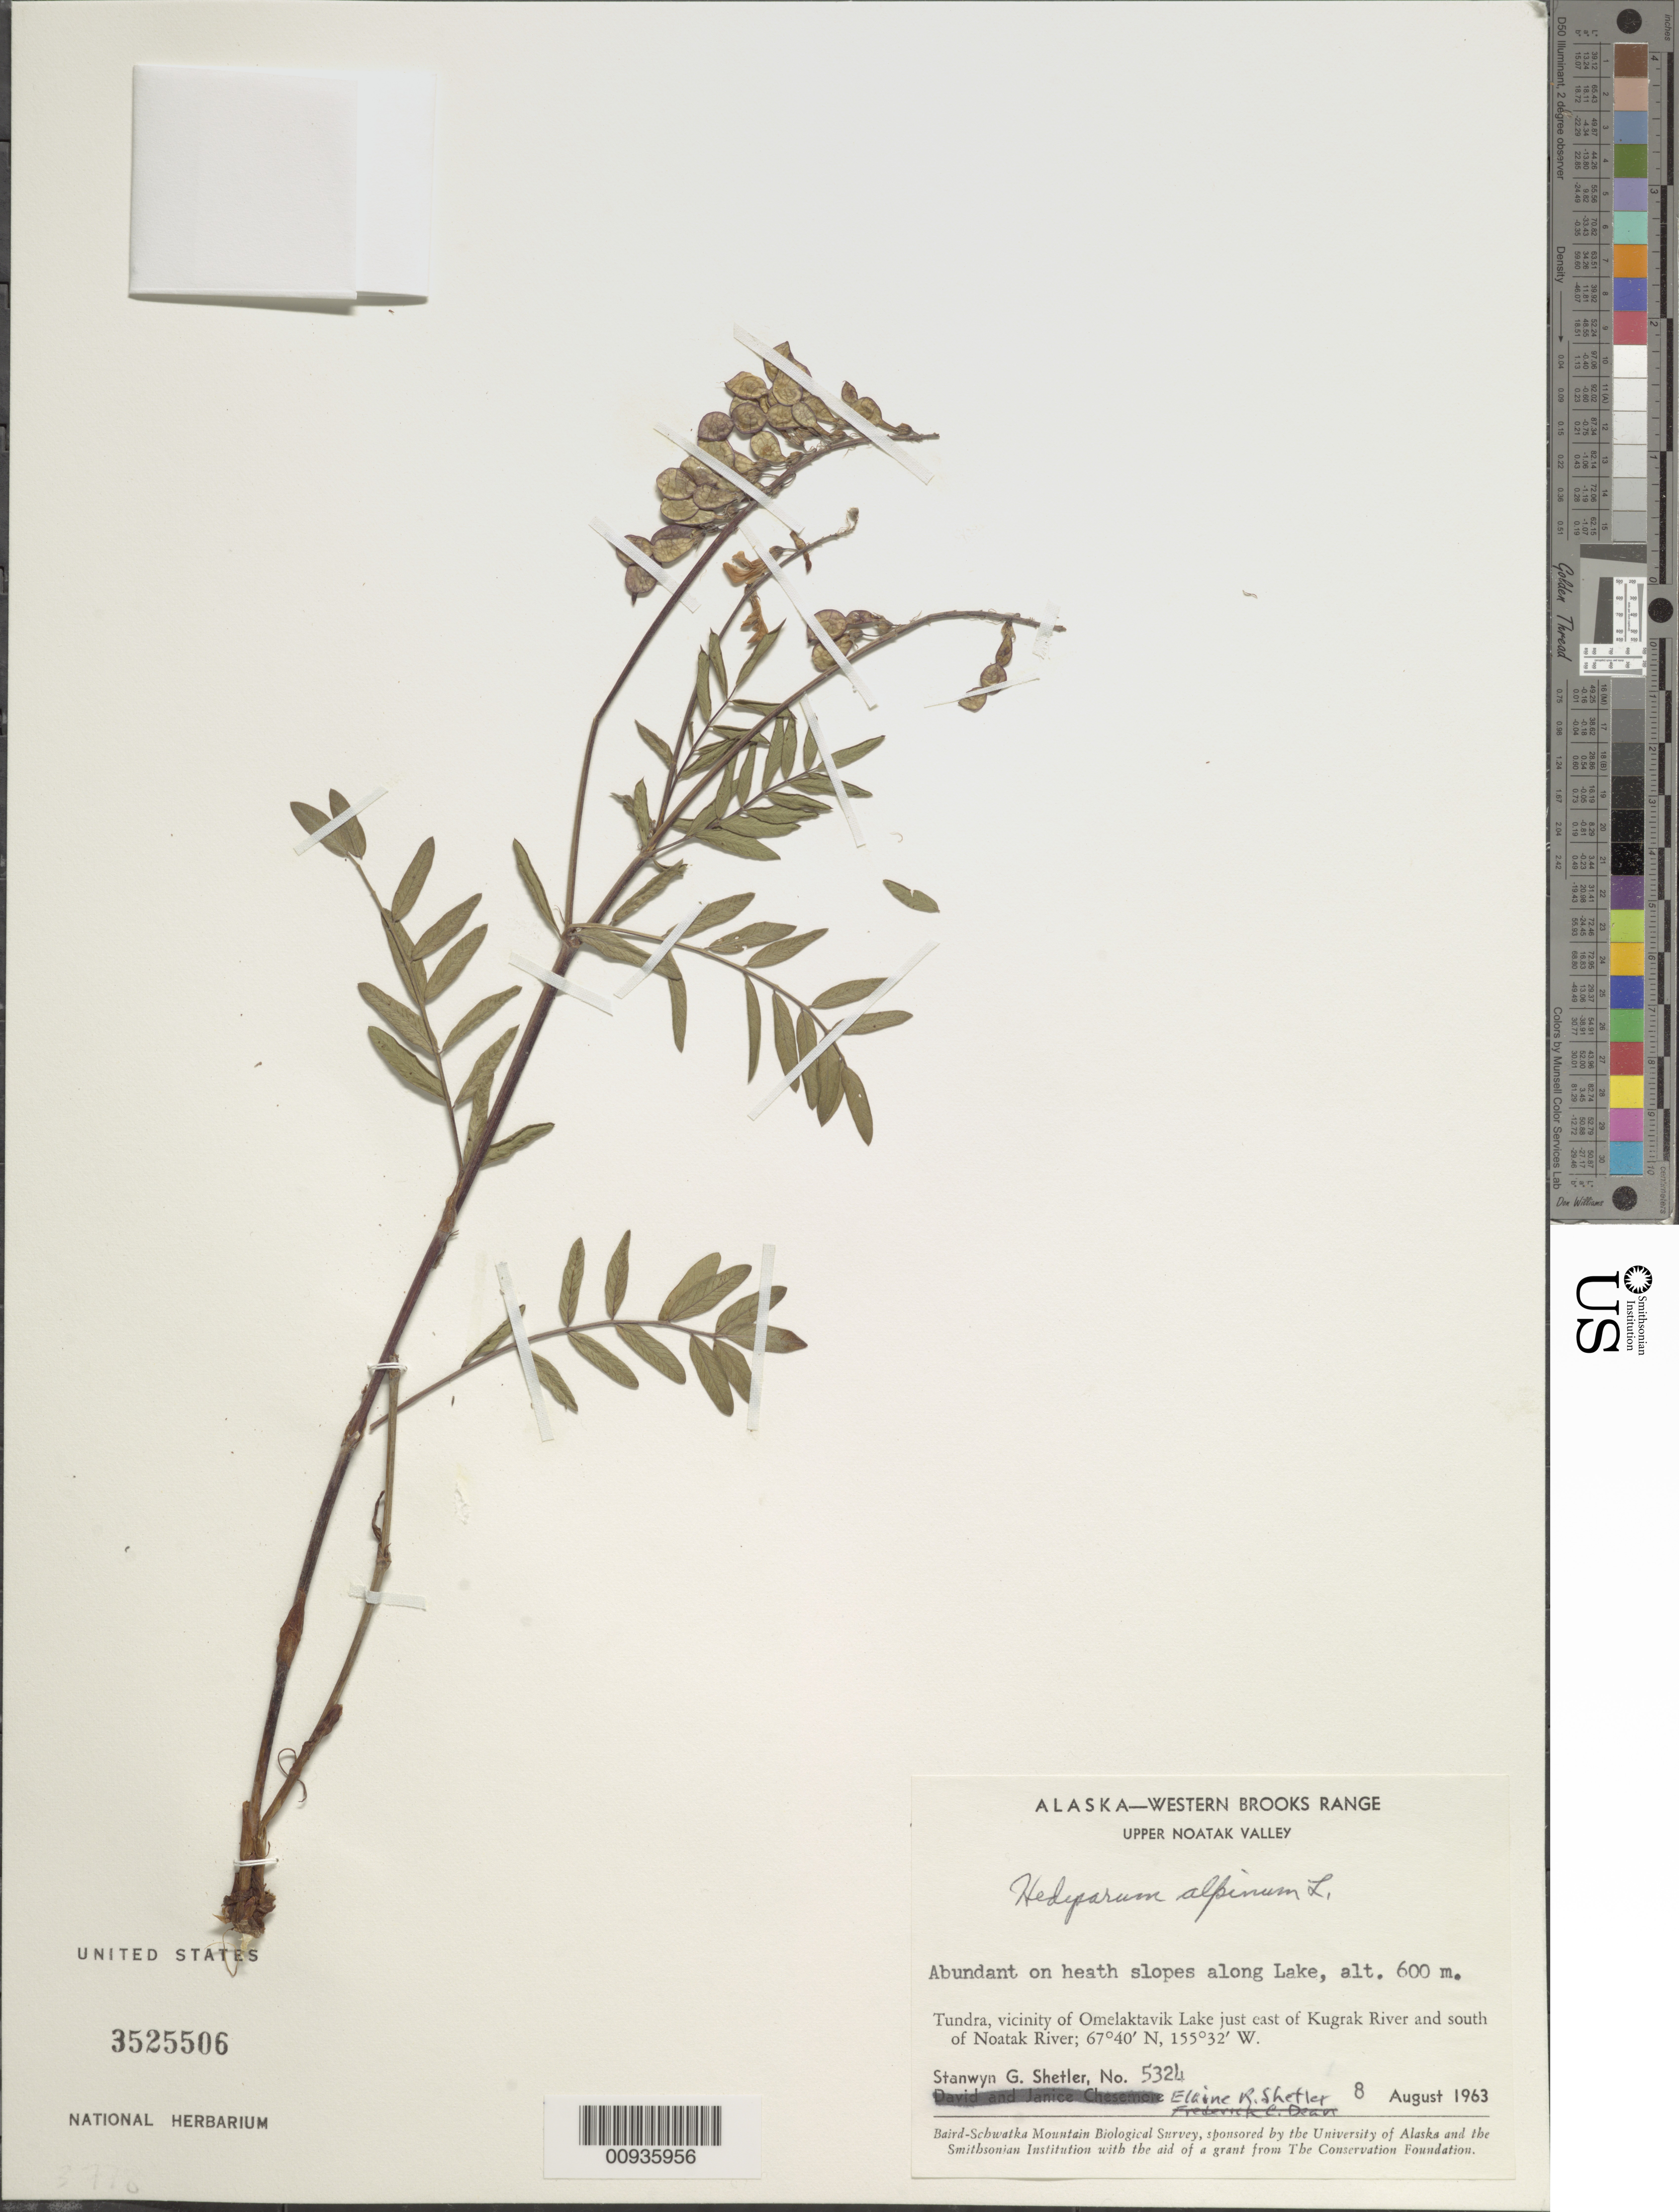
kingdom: Plantae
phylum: Tracheophyta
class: Magnoliopsida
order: Fabales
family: Fabaceae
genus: Hedysarum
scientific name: Hedysarum alpinum var. americanum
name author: Michx. ex Pursh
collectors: S. Shetler & E. R. Shetler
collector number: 5324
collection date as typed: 08 Aug 1963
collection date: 1963-08-08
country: United States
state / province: Alaska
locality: Vicinity of Omelaktavik Lake just east of Kugrak River and south of Noatak River. Western Brooks Range, Upper Noatak Valley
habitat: Tundra. On heath slopes along Lake.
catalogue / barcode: US 3525506